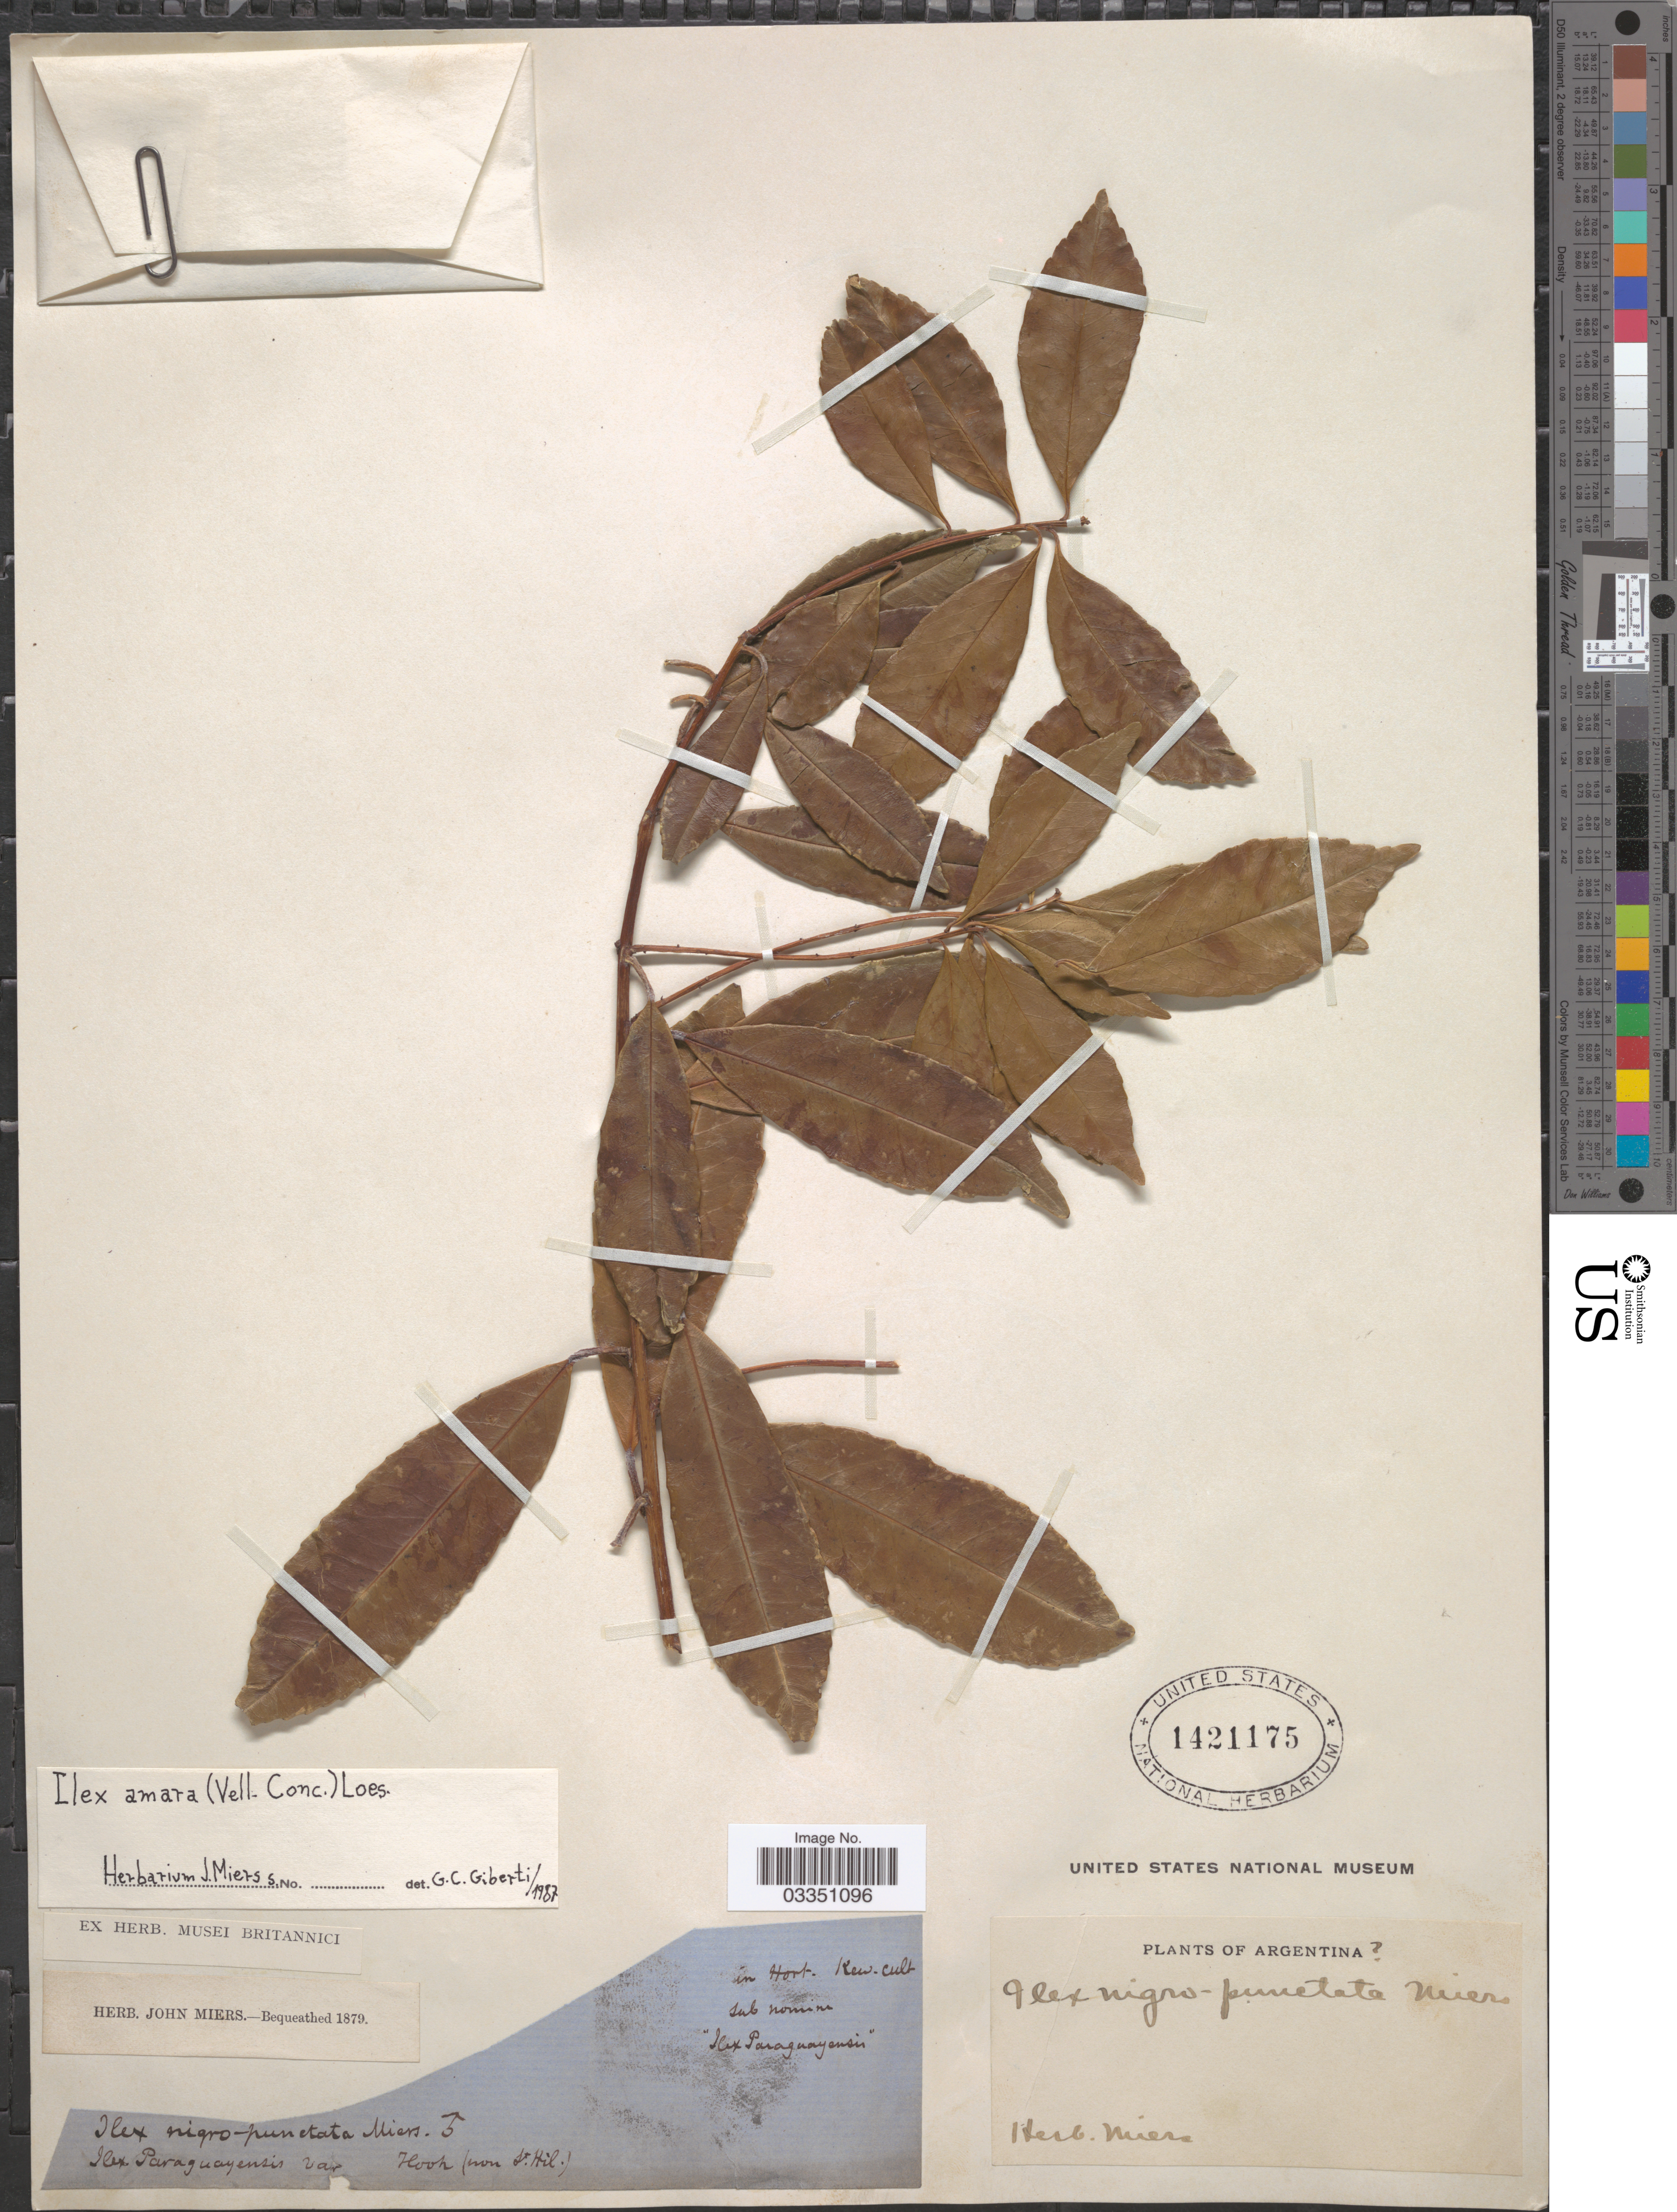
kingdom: Plantae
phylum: Tracheophyta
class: Magnoliopsida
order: Aquifoliales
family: Aquifoliaceae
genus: Ilex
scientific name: Ilex amara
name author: (Vell.) Loes.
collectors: ex herb. John Miers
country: Argentina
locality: In Hort. Kew. Cult. [unsure placement]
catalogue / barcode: US 1421175